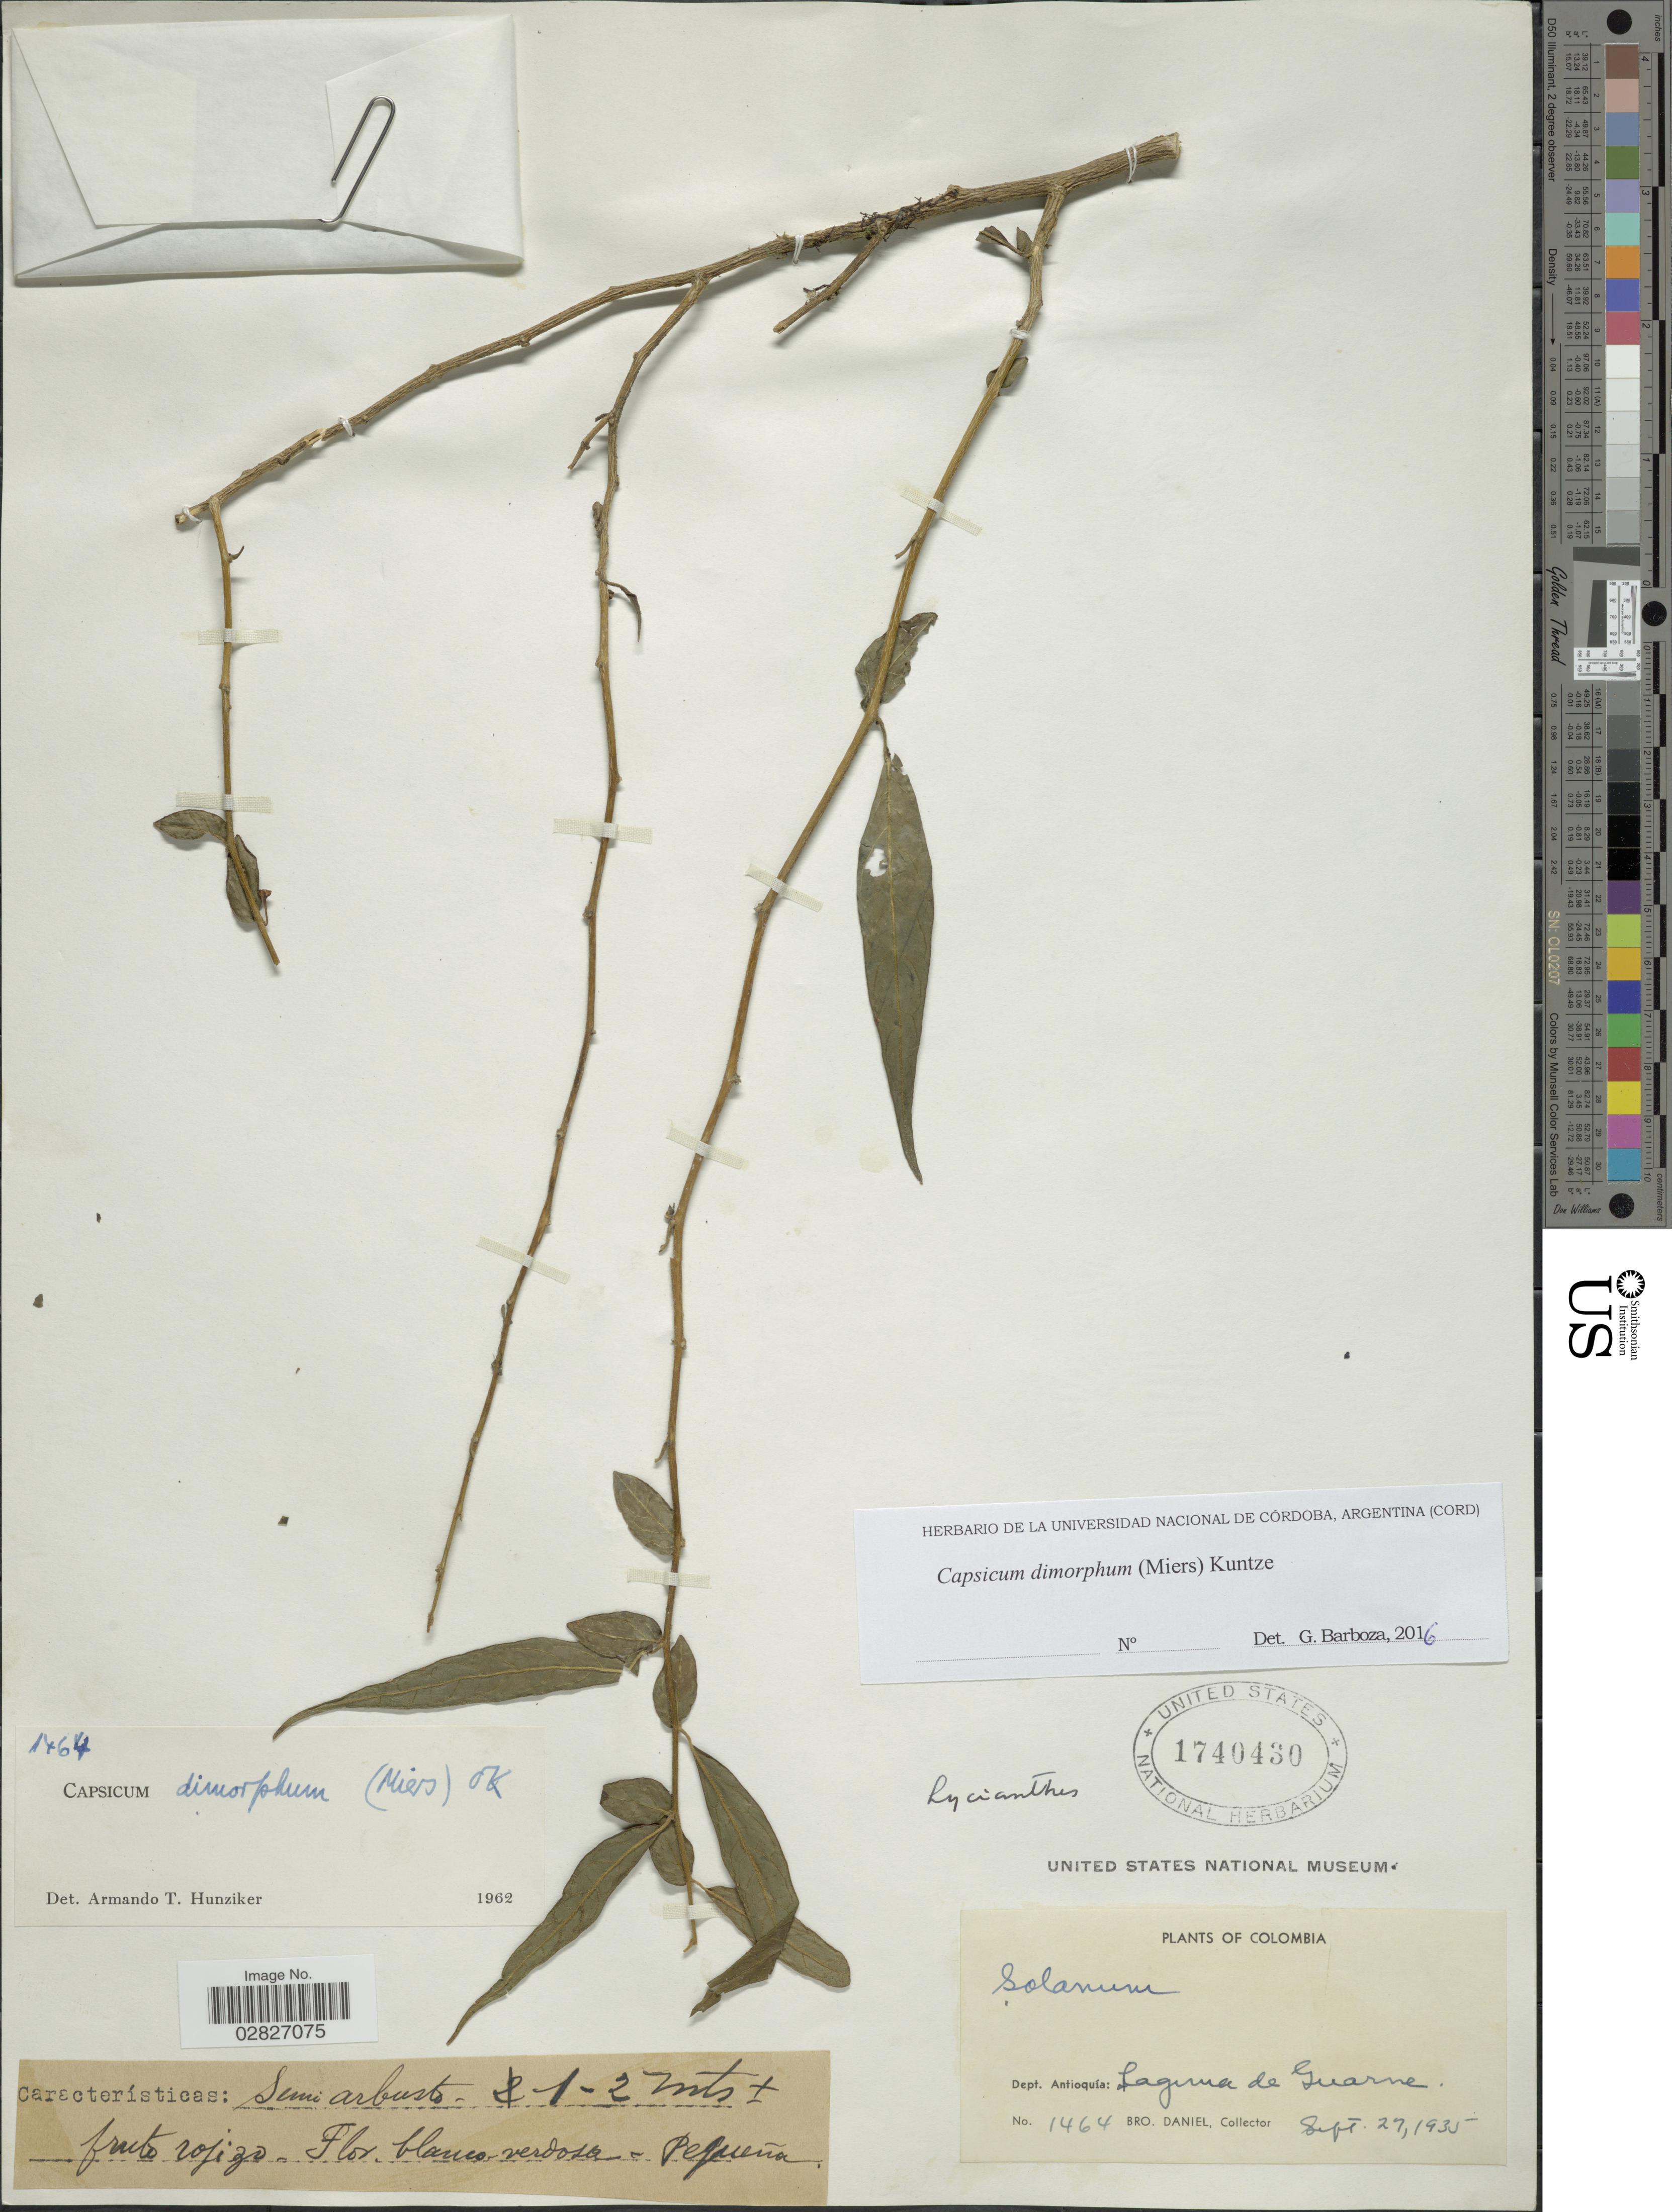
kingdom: Plantae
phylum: Tracheophyta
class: Magnoliopsida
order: Solanales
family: Solanaceae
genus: Capsicum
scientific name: Capsicum dimorphum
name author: (Miers) Kuntze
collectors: Bro. Daniel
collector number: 1464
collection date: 1935-09-27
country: Colombia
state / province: Antioquia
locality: Dept. Antioquía, Laguna de Guarne.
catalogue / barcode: US 1740430